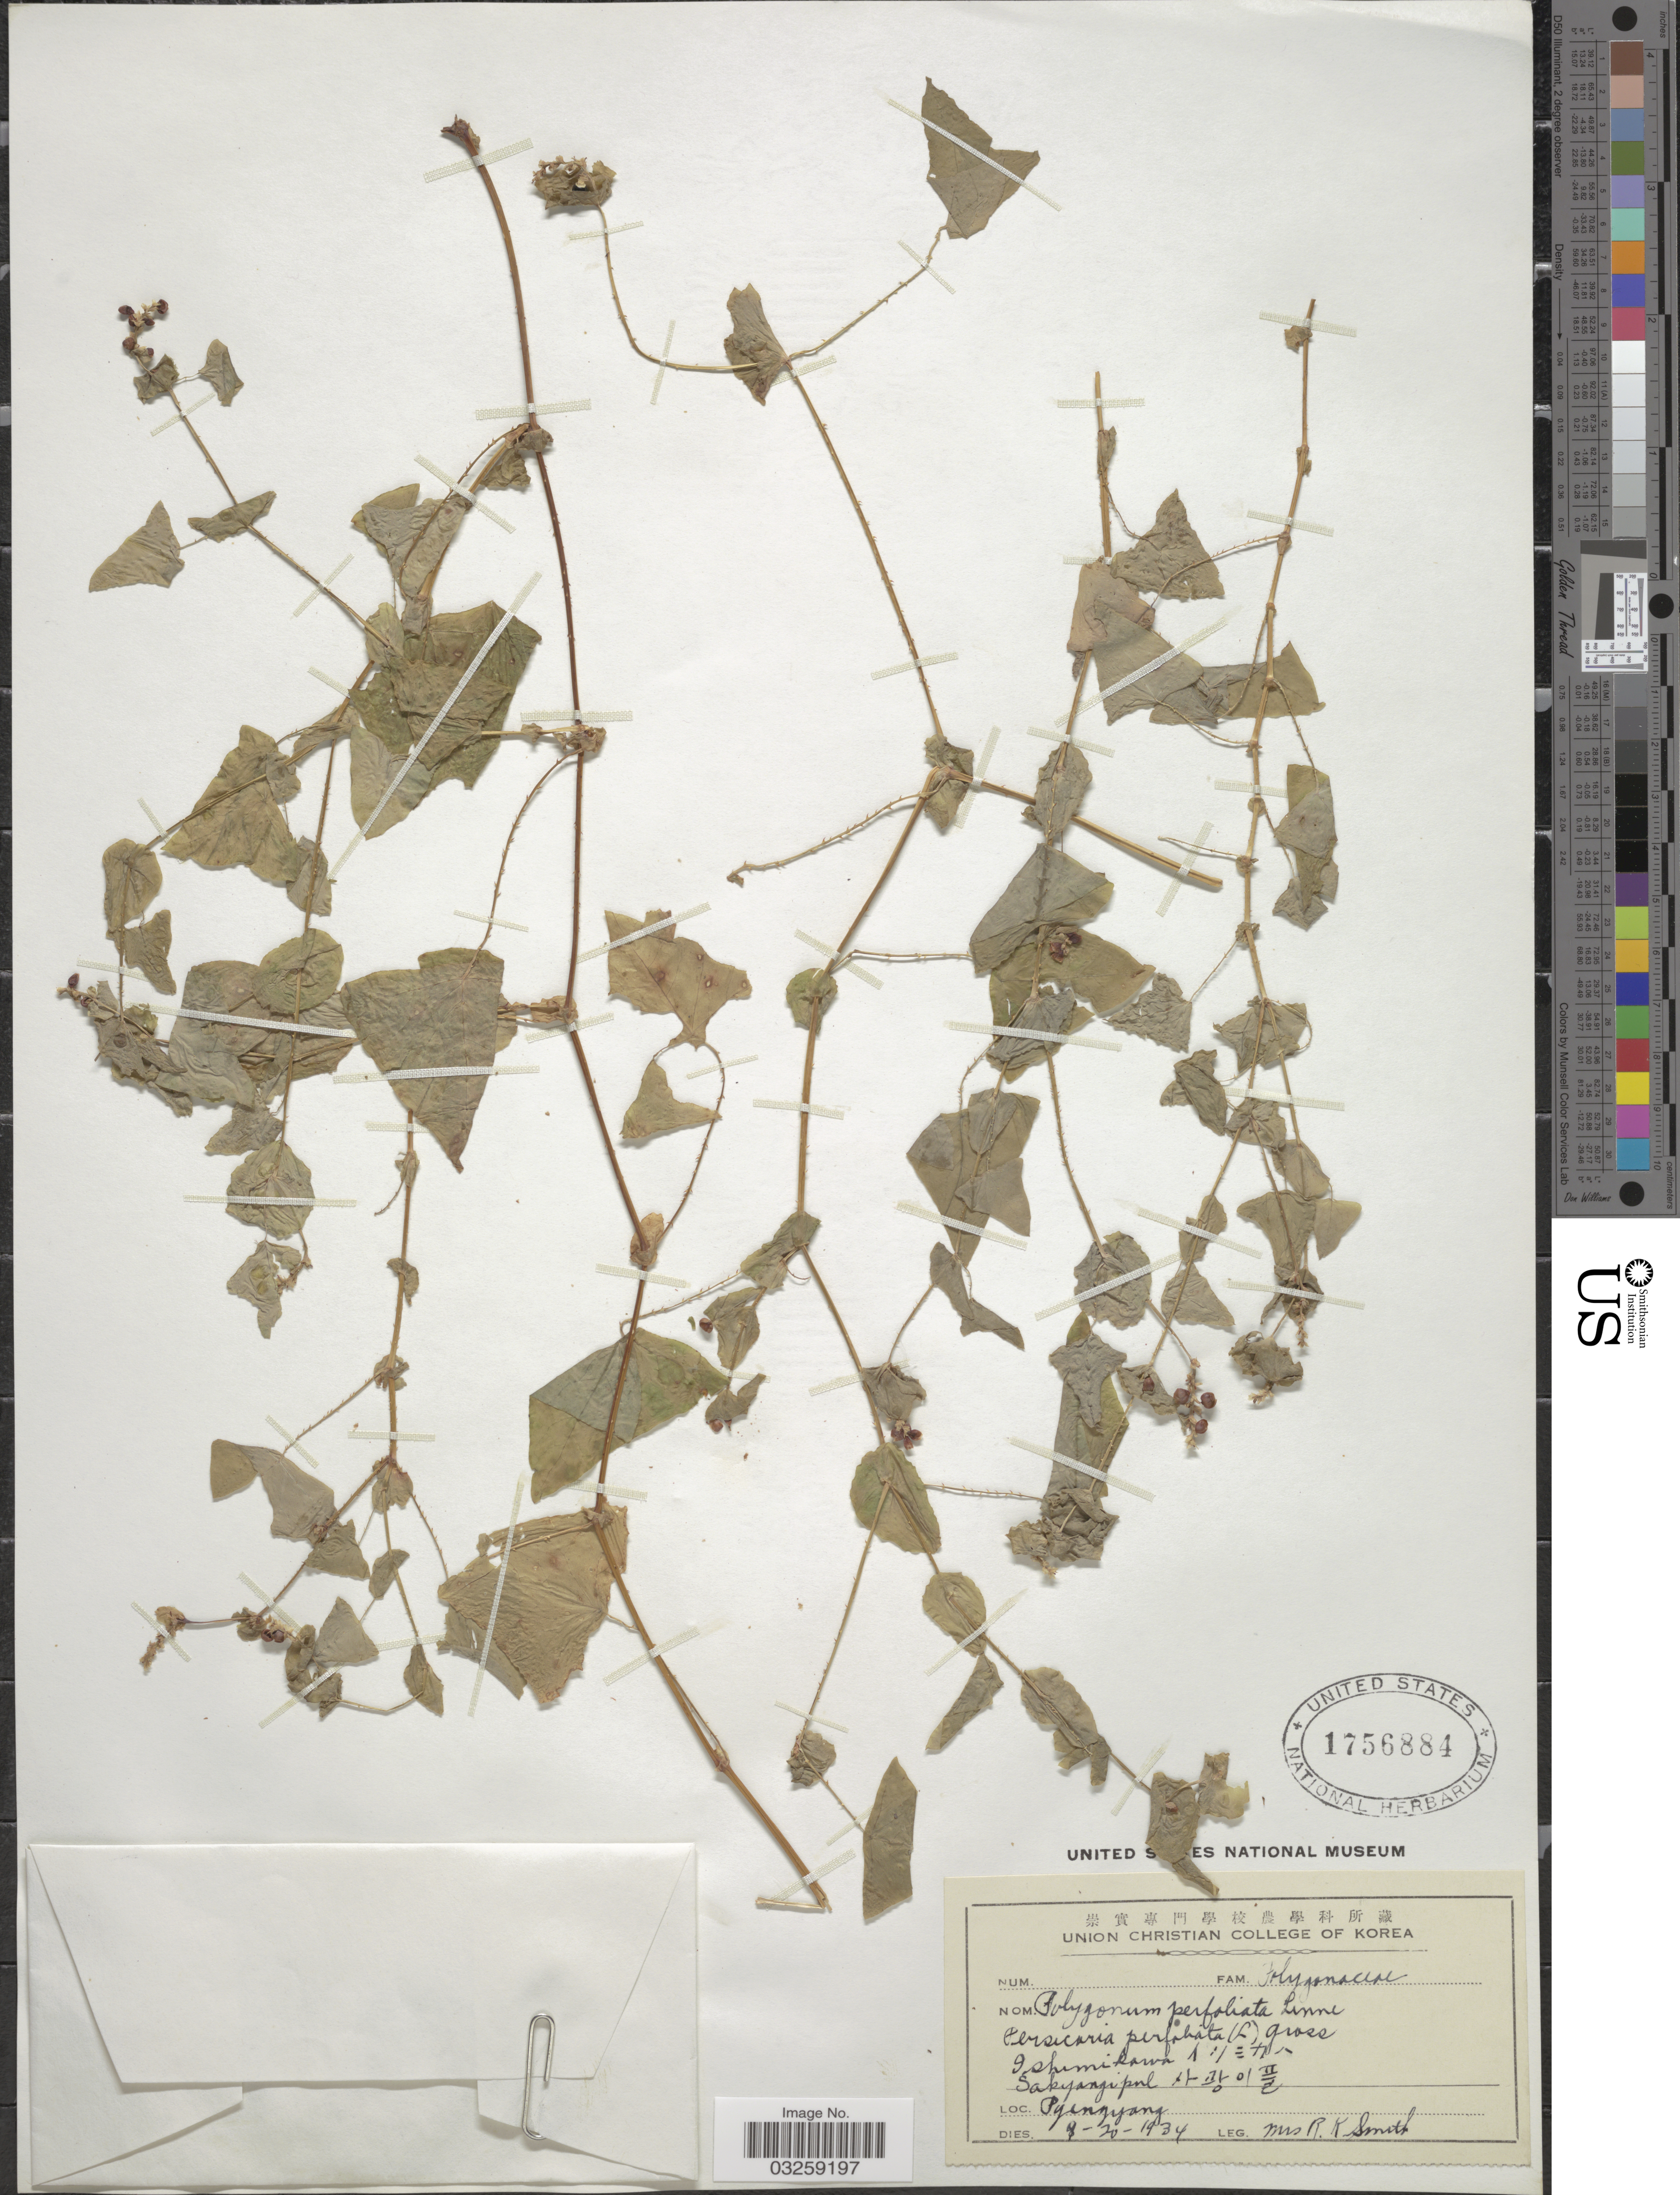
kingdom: Plantae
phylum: Tracheophyta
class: Magnoliopsida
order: Caryophyllales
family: Polygonaceae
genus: Polygonum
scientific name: Polygonum perfoliatum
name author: L.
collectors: R. Smith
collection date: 1934-08-20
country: North Korea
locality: Pyongyang.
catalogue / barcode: US 1756884